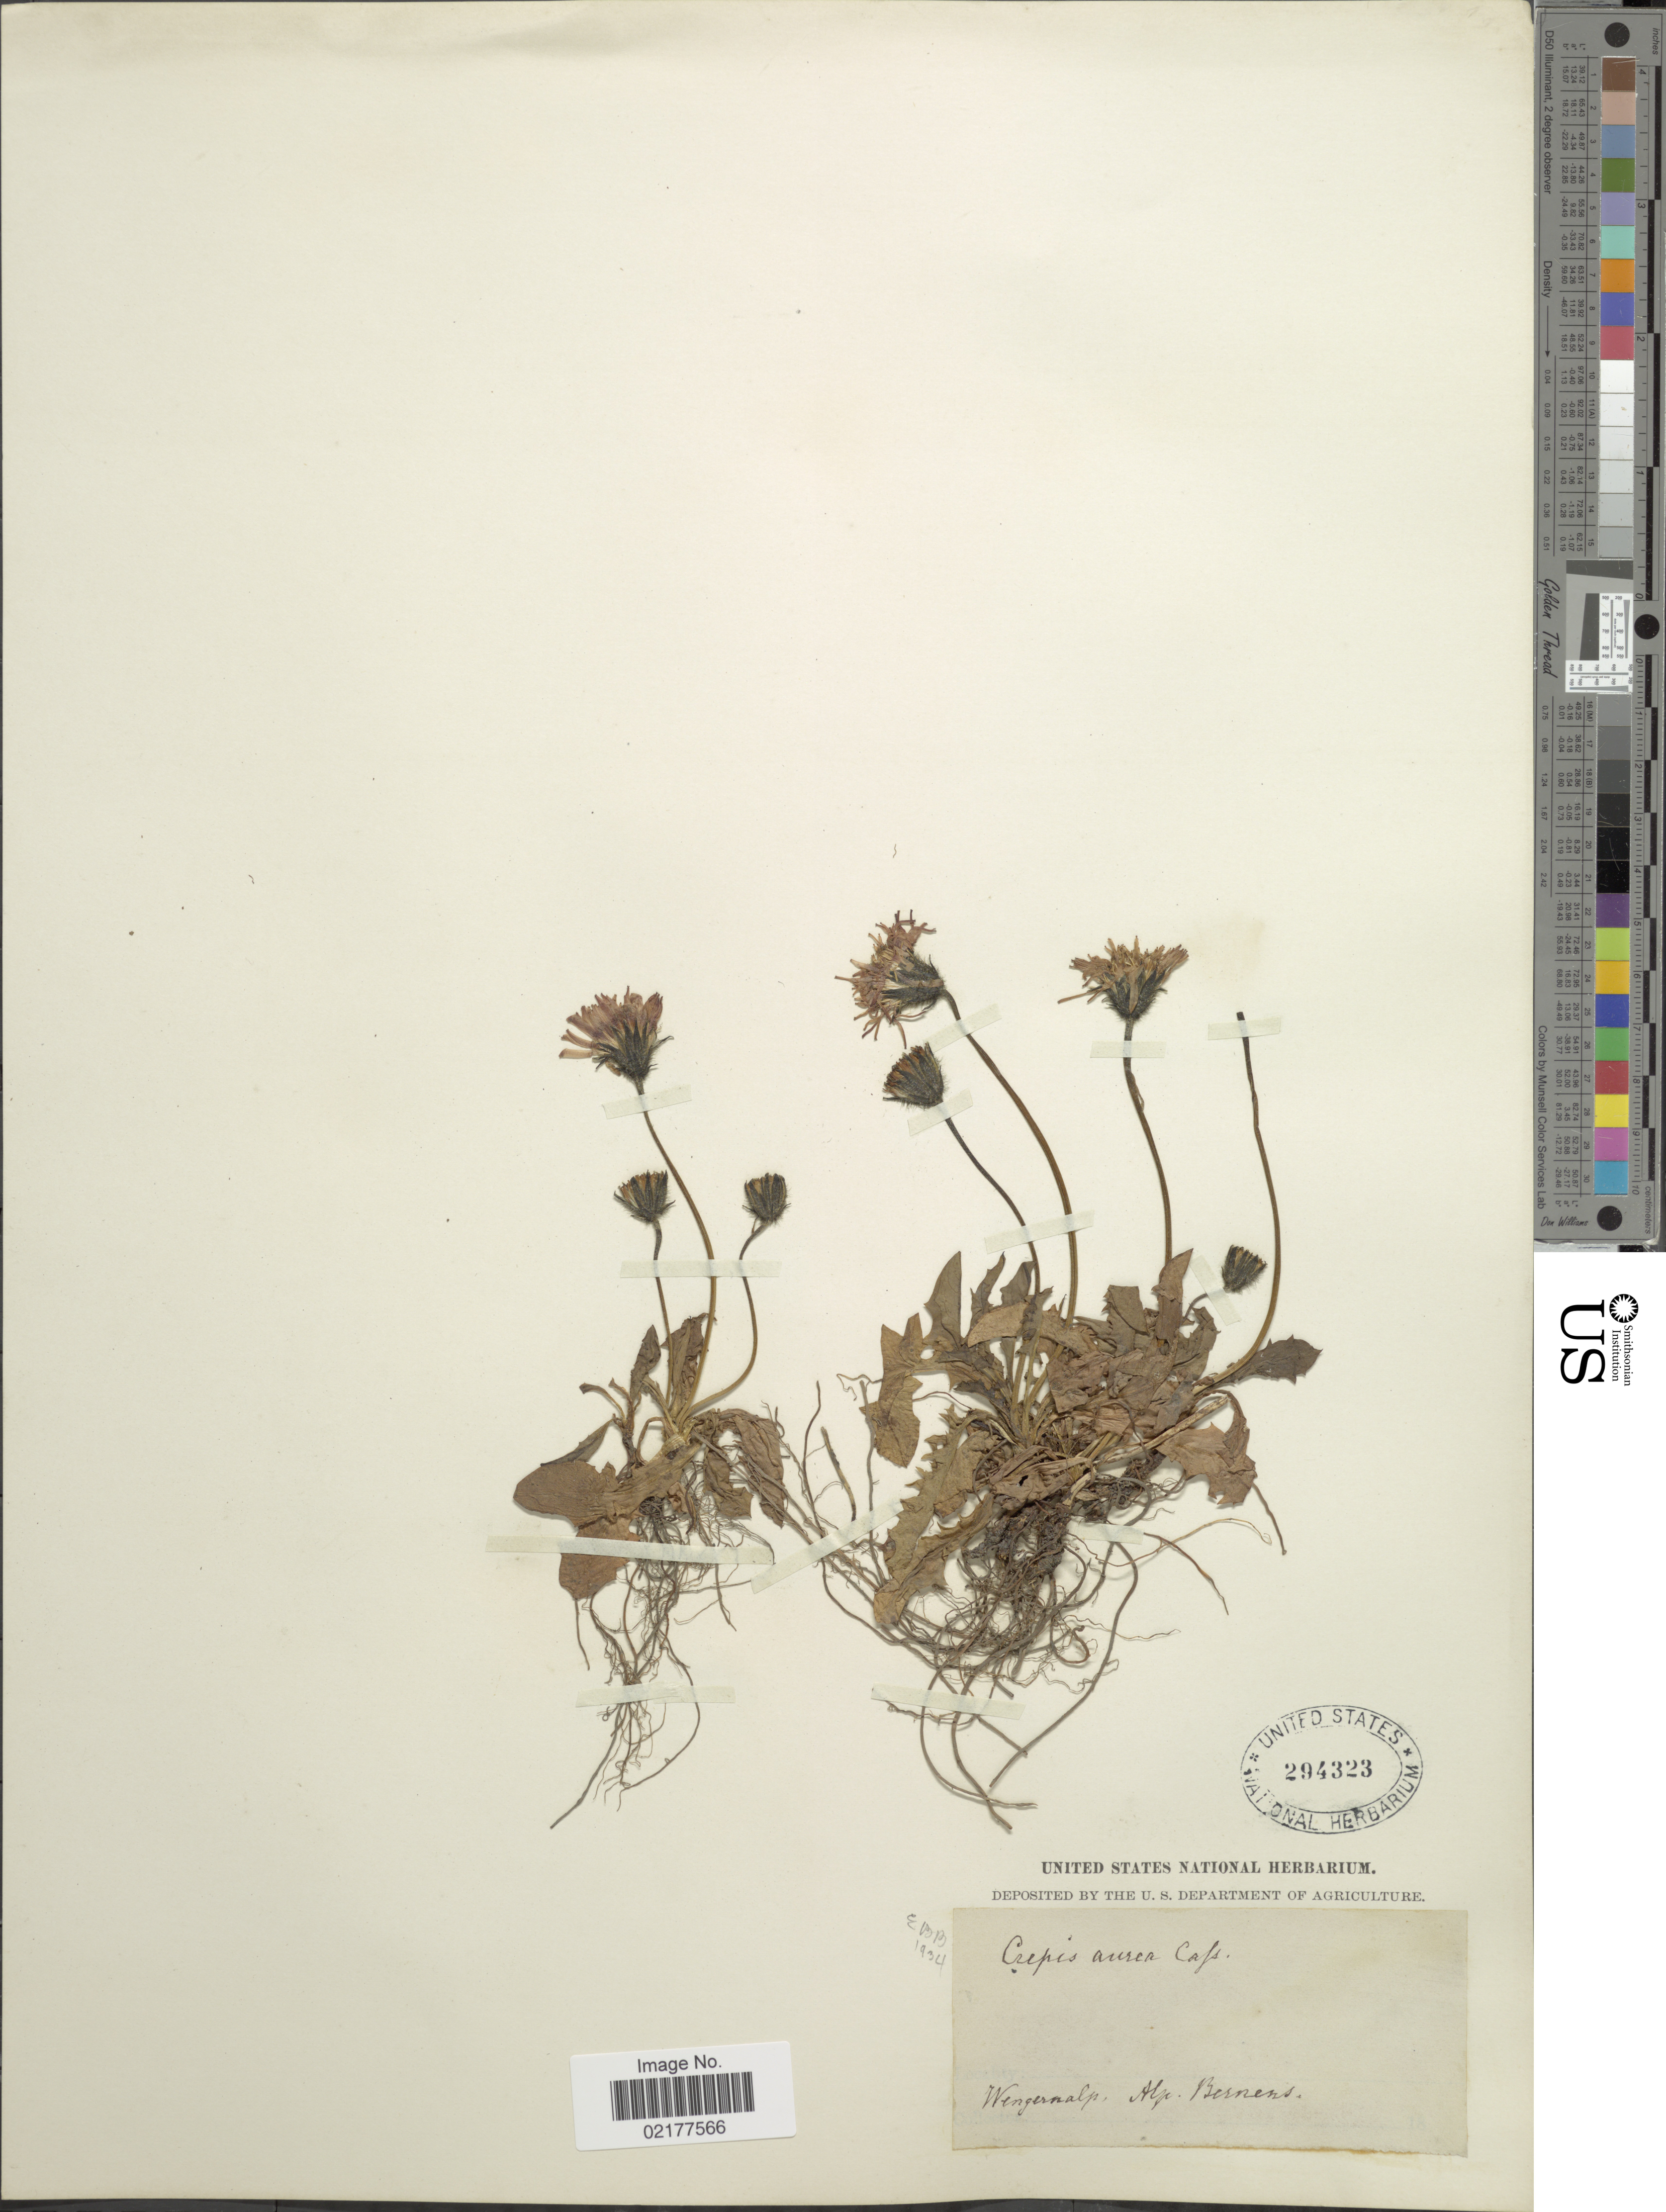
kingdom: Plantae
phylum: Tracheophyta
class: Magnoliopsida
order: Asterales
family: Asteraceae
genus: Crepis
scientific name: Crepis aurea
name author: (L.) Cass.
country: Switzerland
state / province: Bern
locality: Wengernalp, Alp. Bernens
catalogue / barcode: US 294323